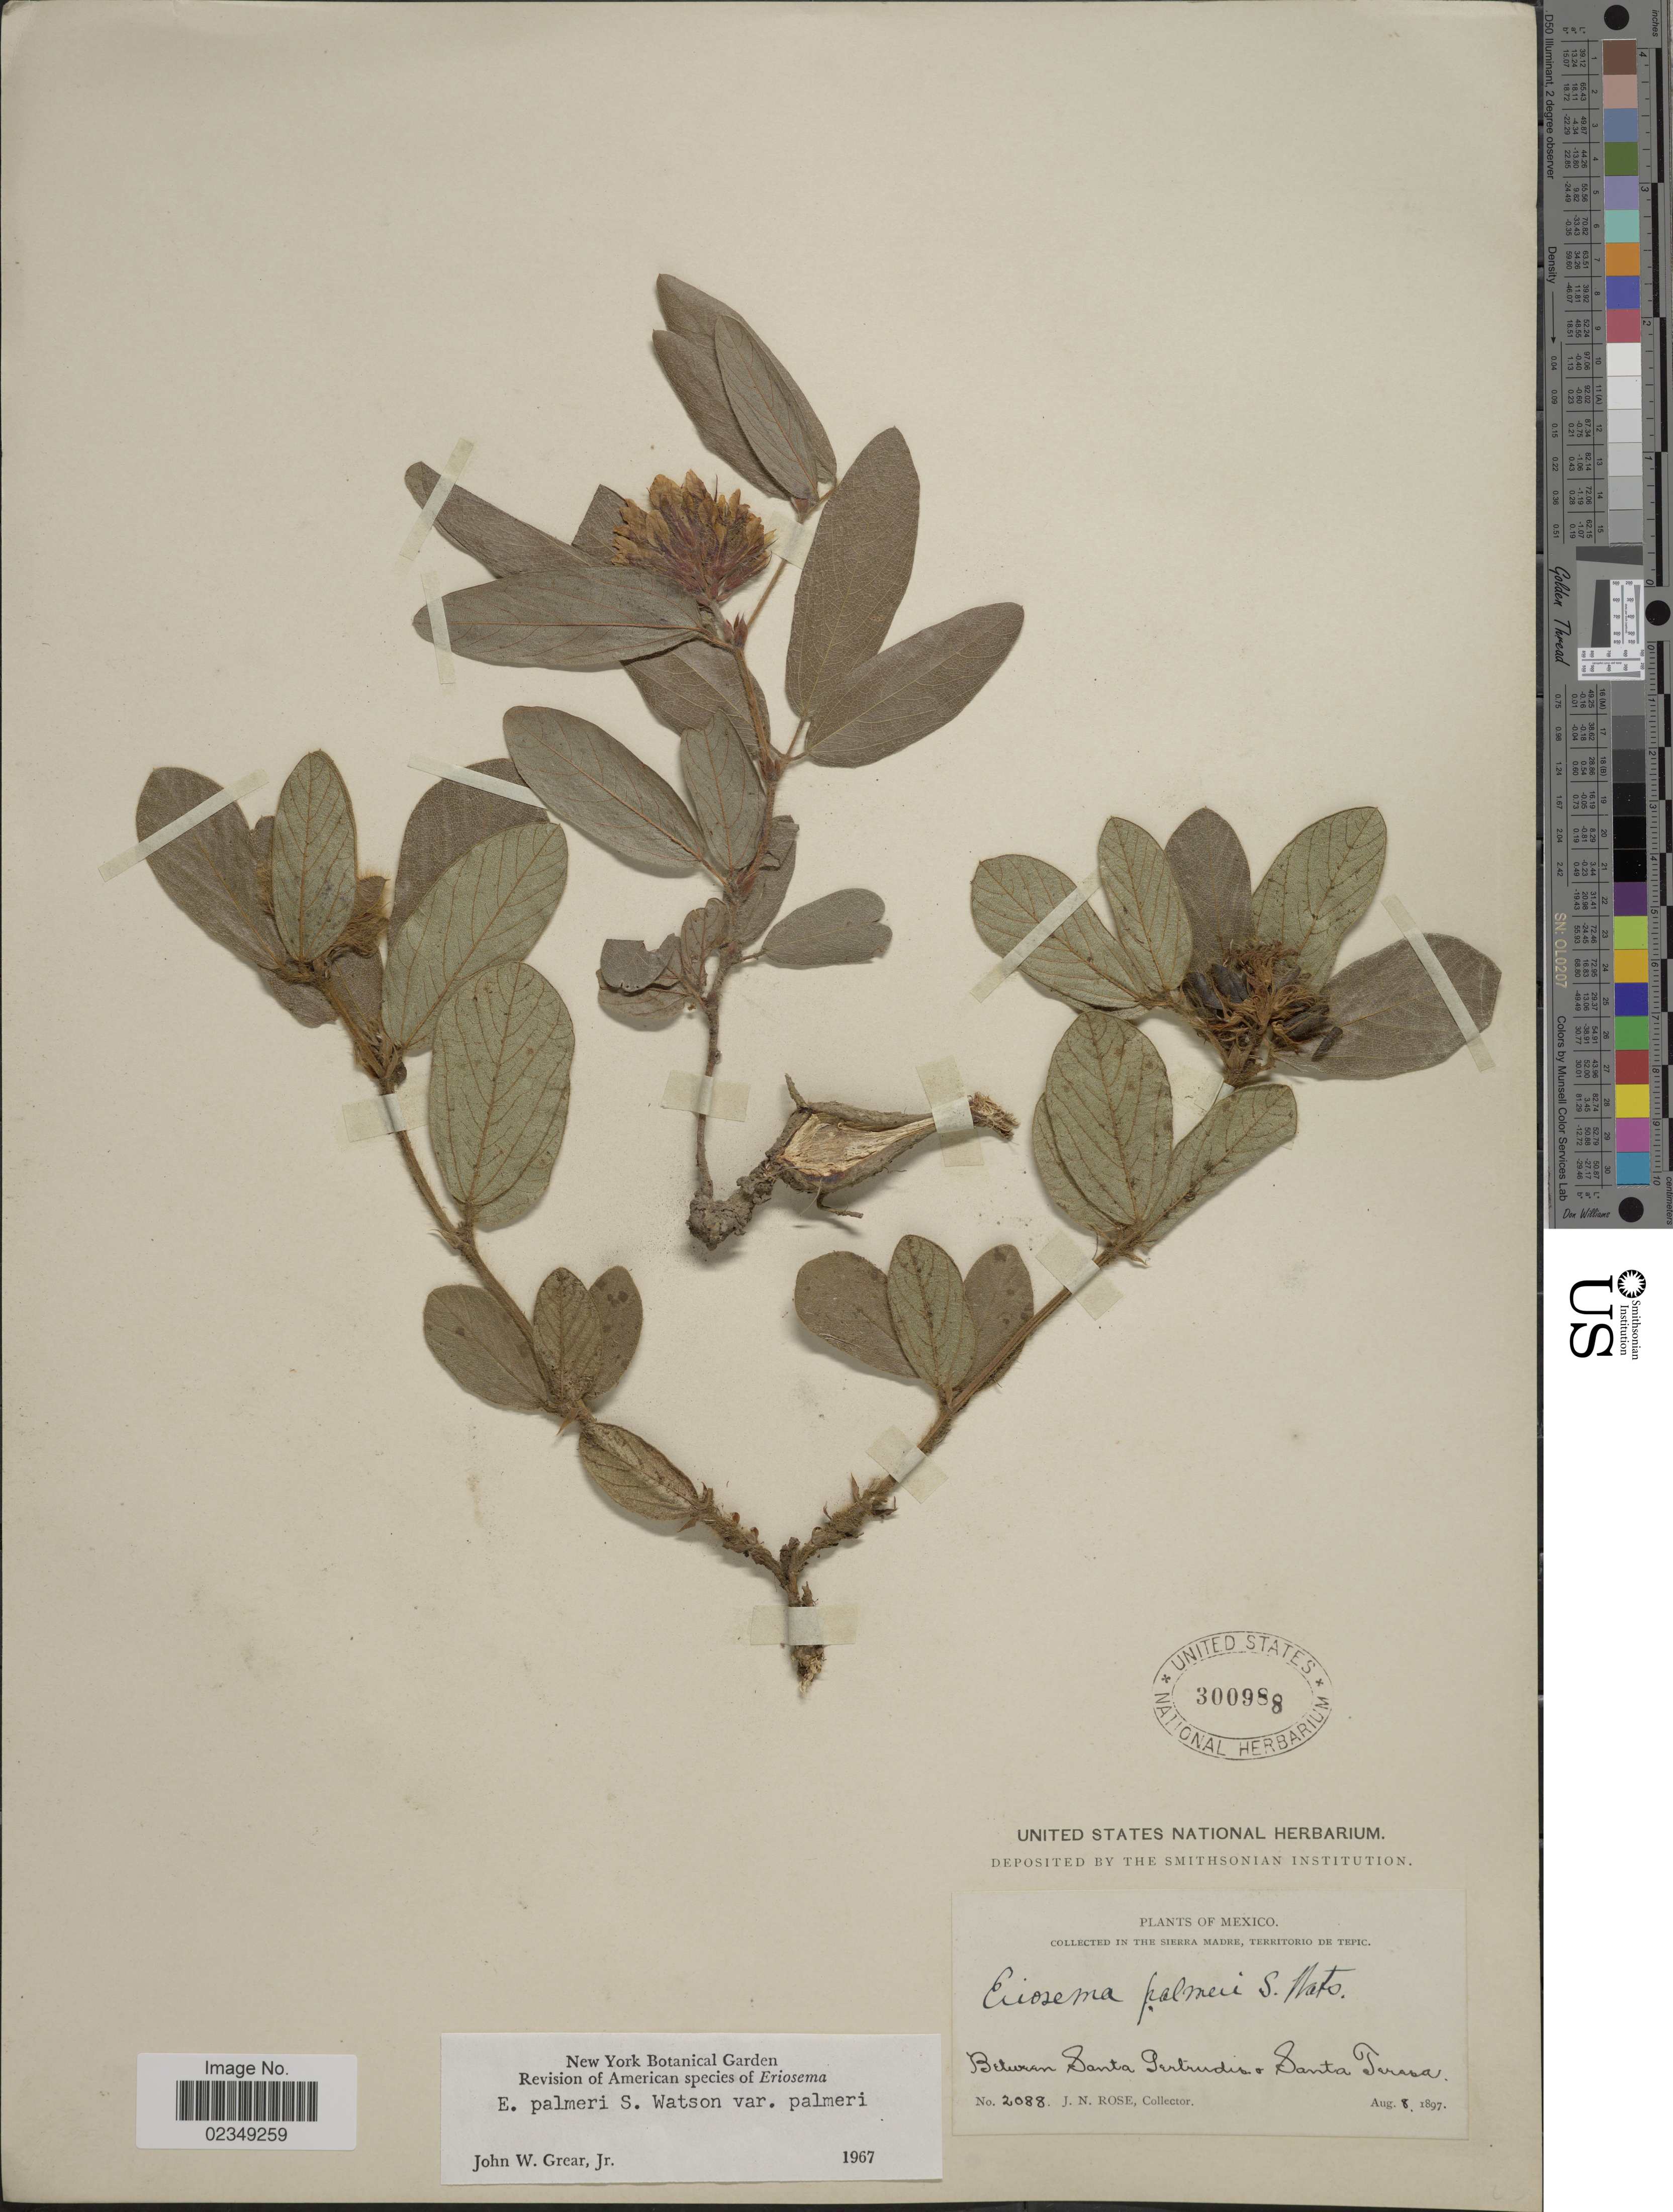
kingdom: Plantae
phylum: Tracheophyta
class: Magnoliopsida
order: Fabales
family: Fabaceae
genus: Eriosema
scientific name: Eriosema palmeri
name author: S. Watson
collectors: J. N. Rose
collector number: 2088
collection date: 1897-08-08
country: Mexico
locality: Sierra Madre, Territorio de Tepic. Between Santa Gertrudia + Santa Teresa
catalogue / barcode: US 300988